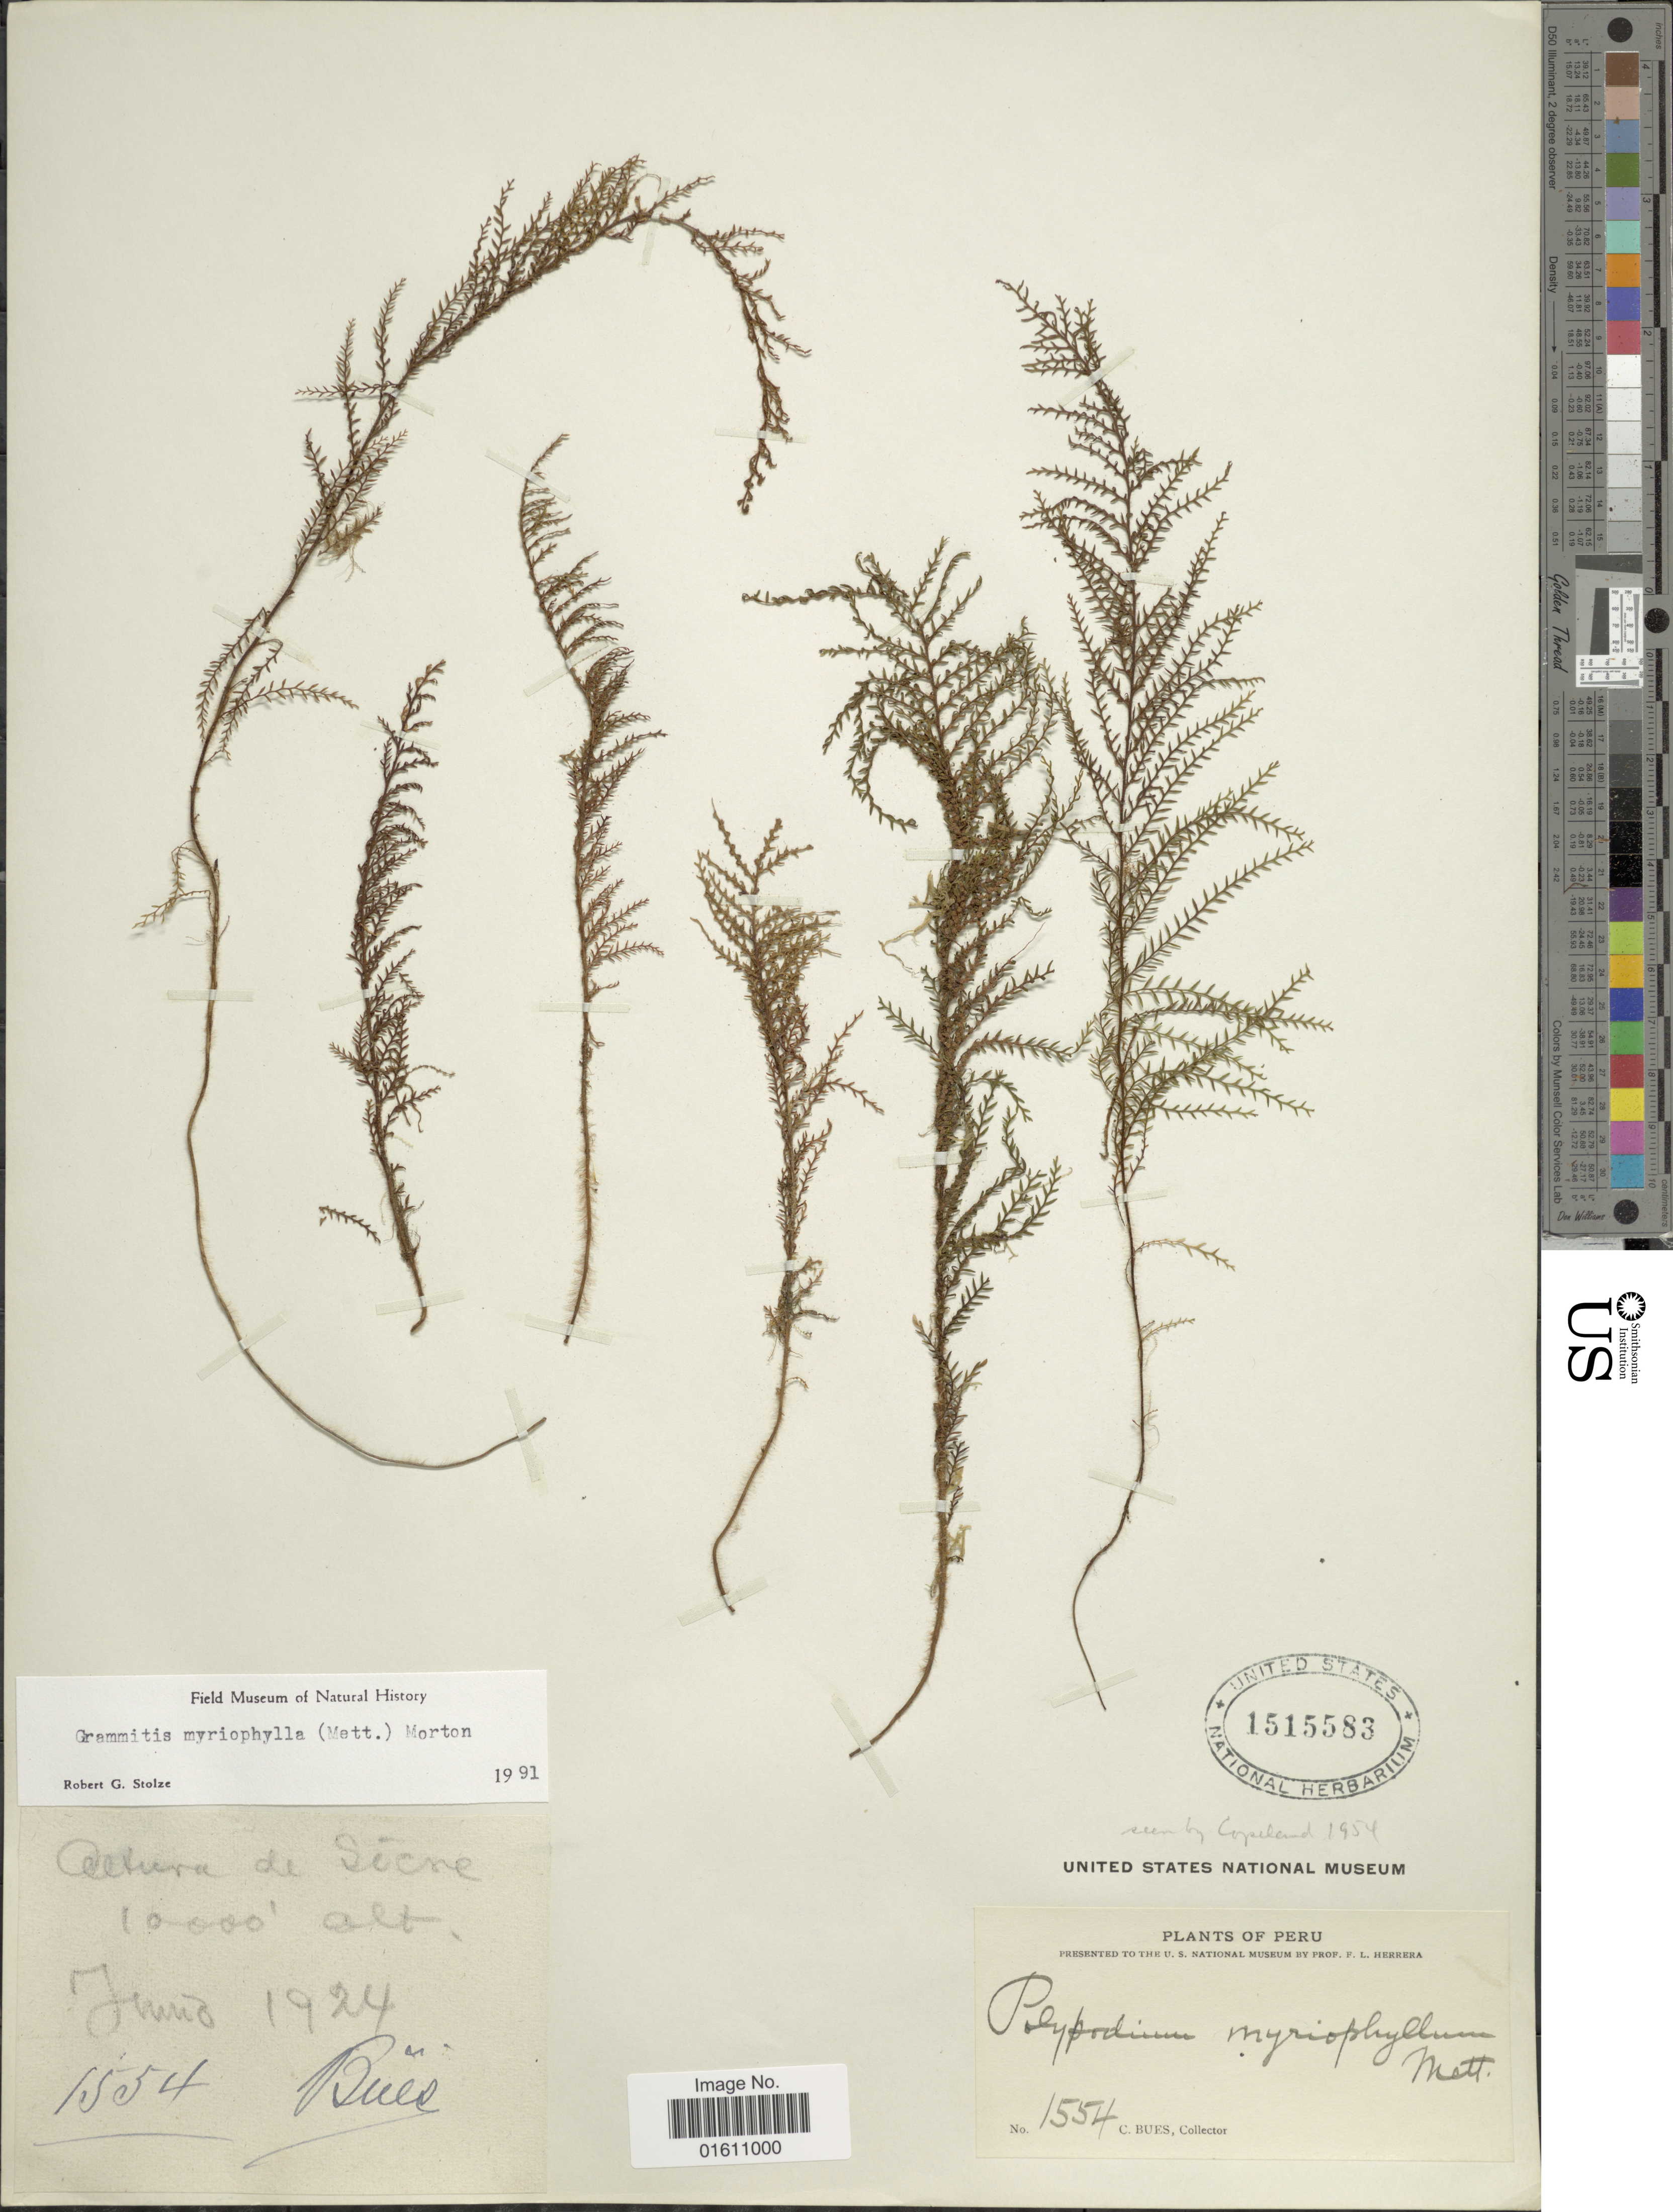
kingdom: Plantae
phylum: Tracheophyta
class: Polypodiopsida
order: Polypodiales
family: Polypodiaceae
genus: Moranopteris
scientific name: Moranopteris longisetosa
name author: (Hook.) R. Y. Hirai & J. Prado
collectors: C. Bues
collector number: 1554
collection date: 1924-06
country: Peru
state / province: Ayacucho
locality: Altura de Sucre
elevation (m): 3048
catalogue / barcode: US 1515583